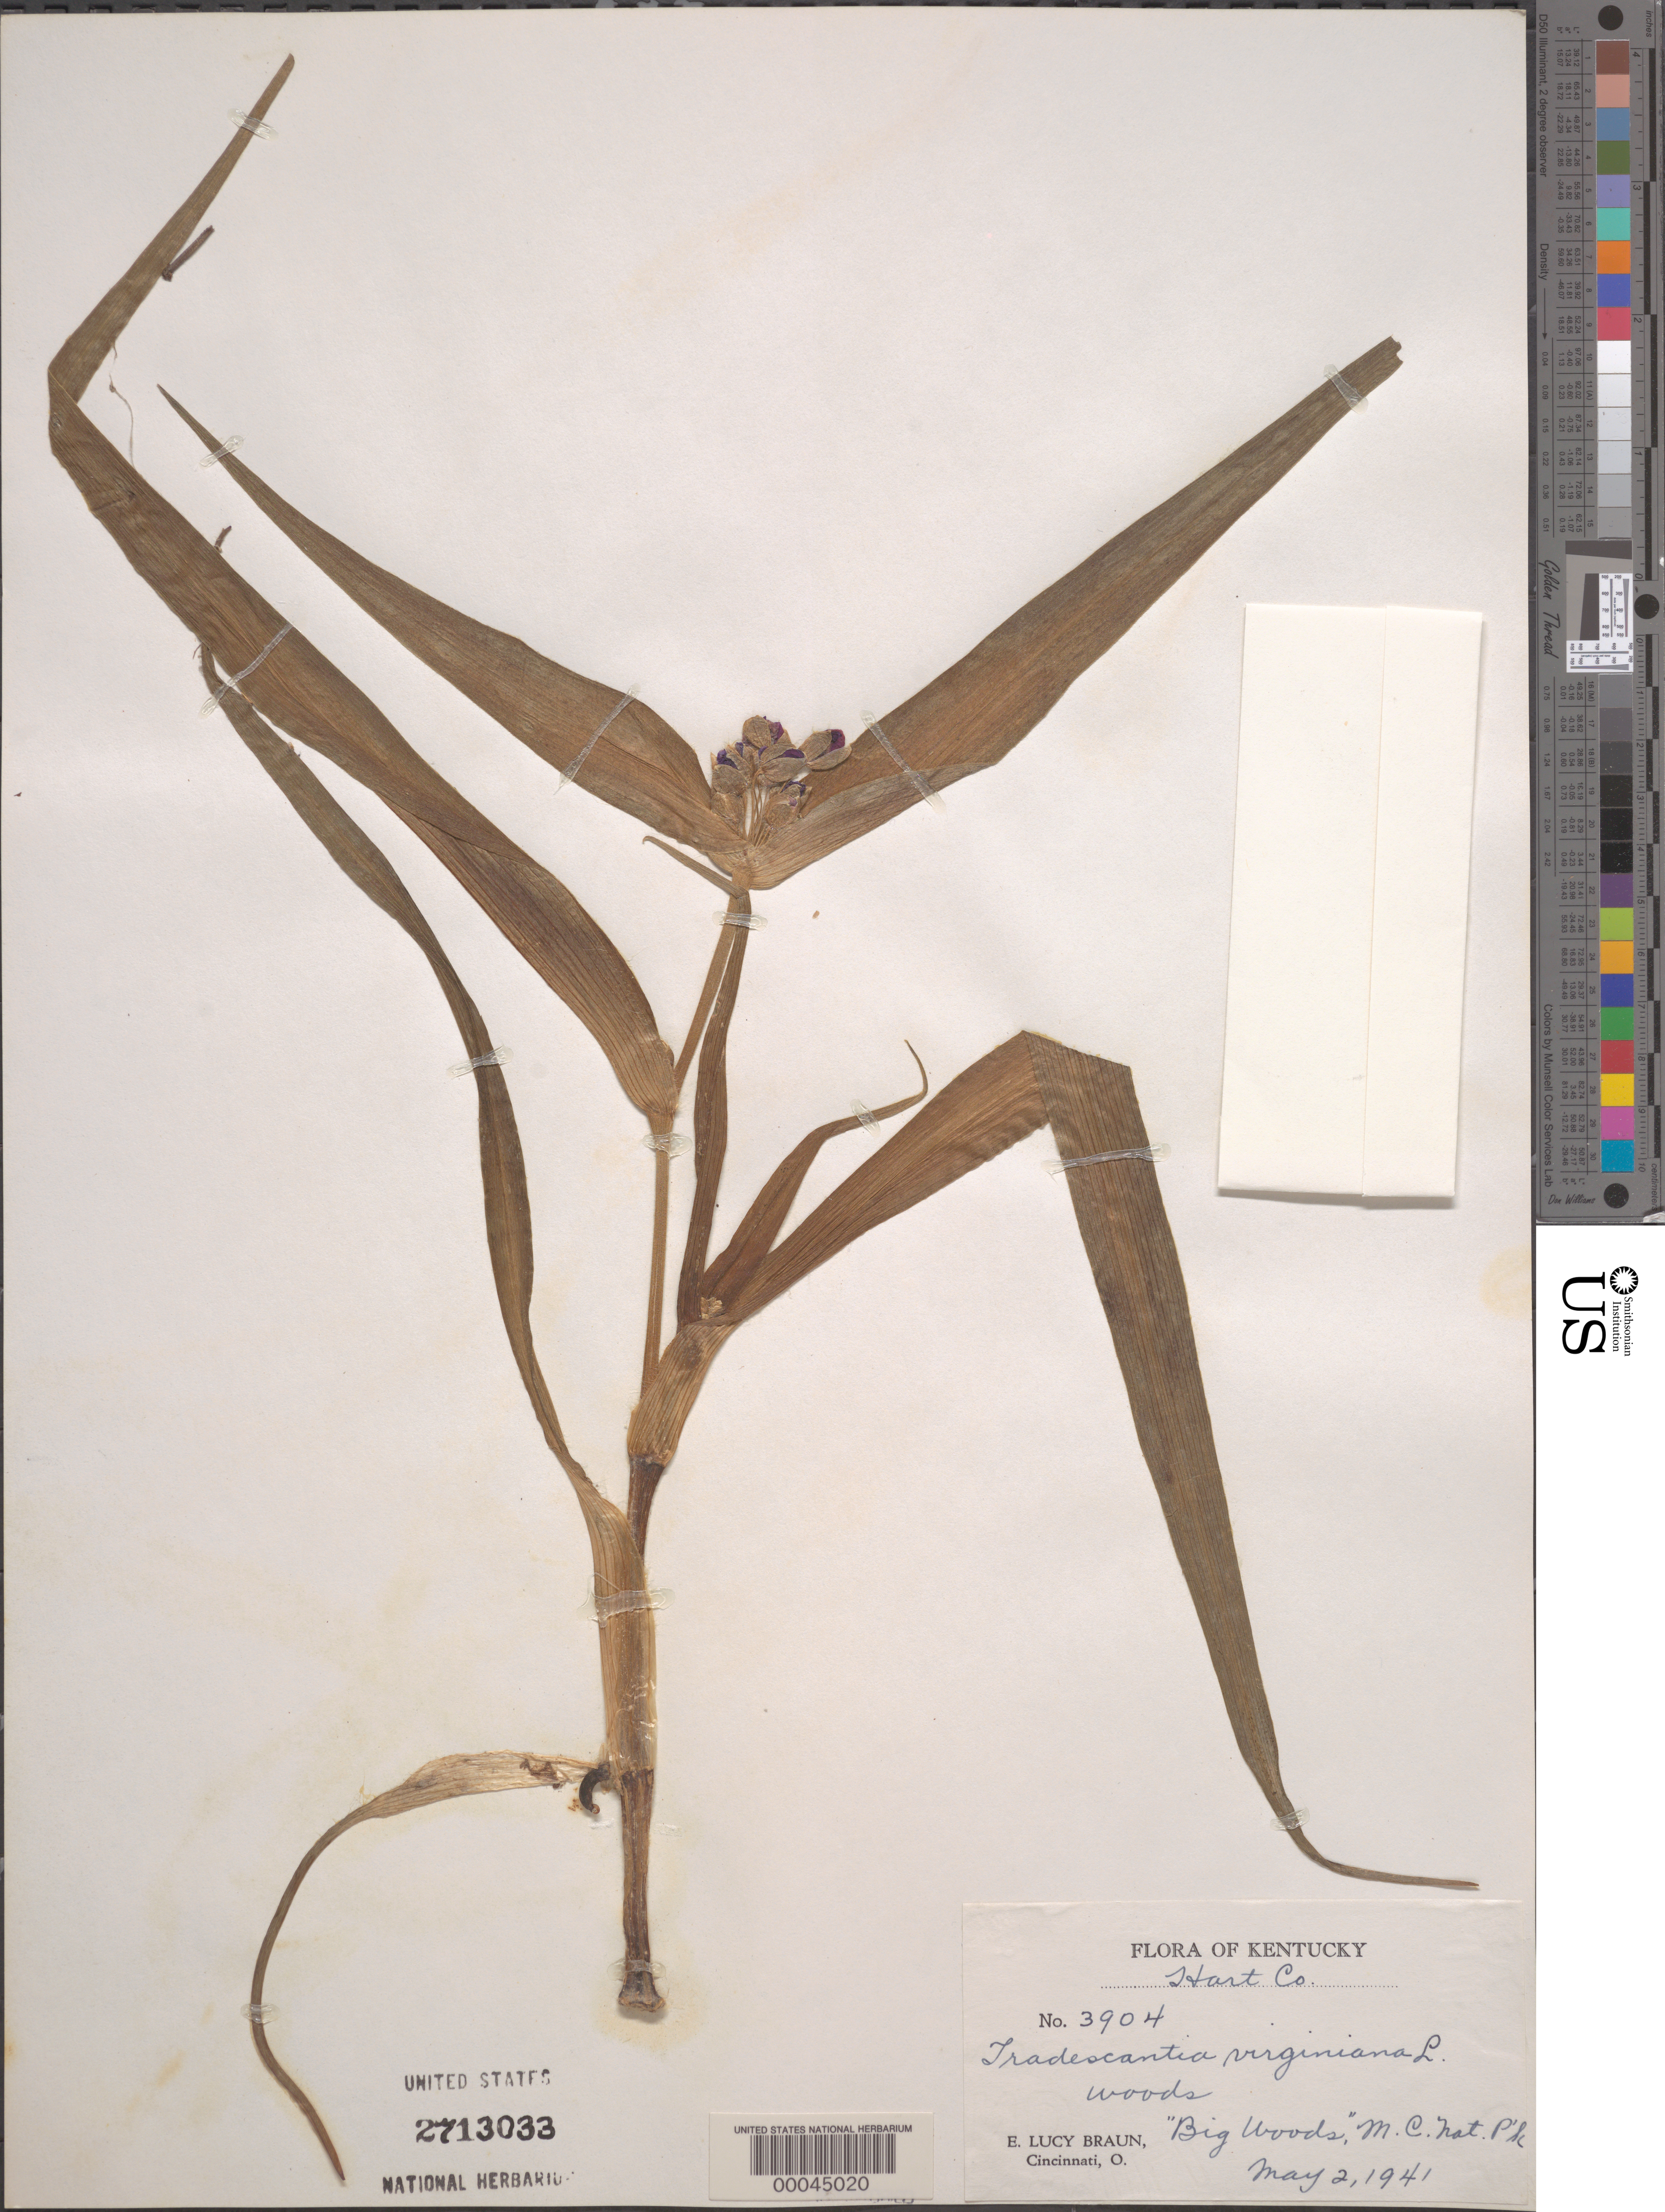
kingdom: Plantae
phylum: Tracheophyta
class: Liliopsida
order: Commelinales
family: Commelinaceae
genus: Tradescantia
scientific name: Tradescantia virginiana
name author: L.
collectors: E. L. Braun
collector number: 3904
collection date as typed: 02 May 1941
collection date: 1941-05-02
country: United States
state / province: Kentucky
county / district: Hart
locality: "big woods" mammoth cave national park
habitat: Woods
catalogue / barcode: US 2713033